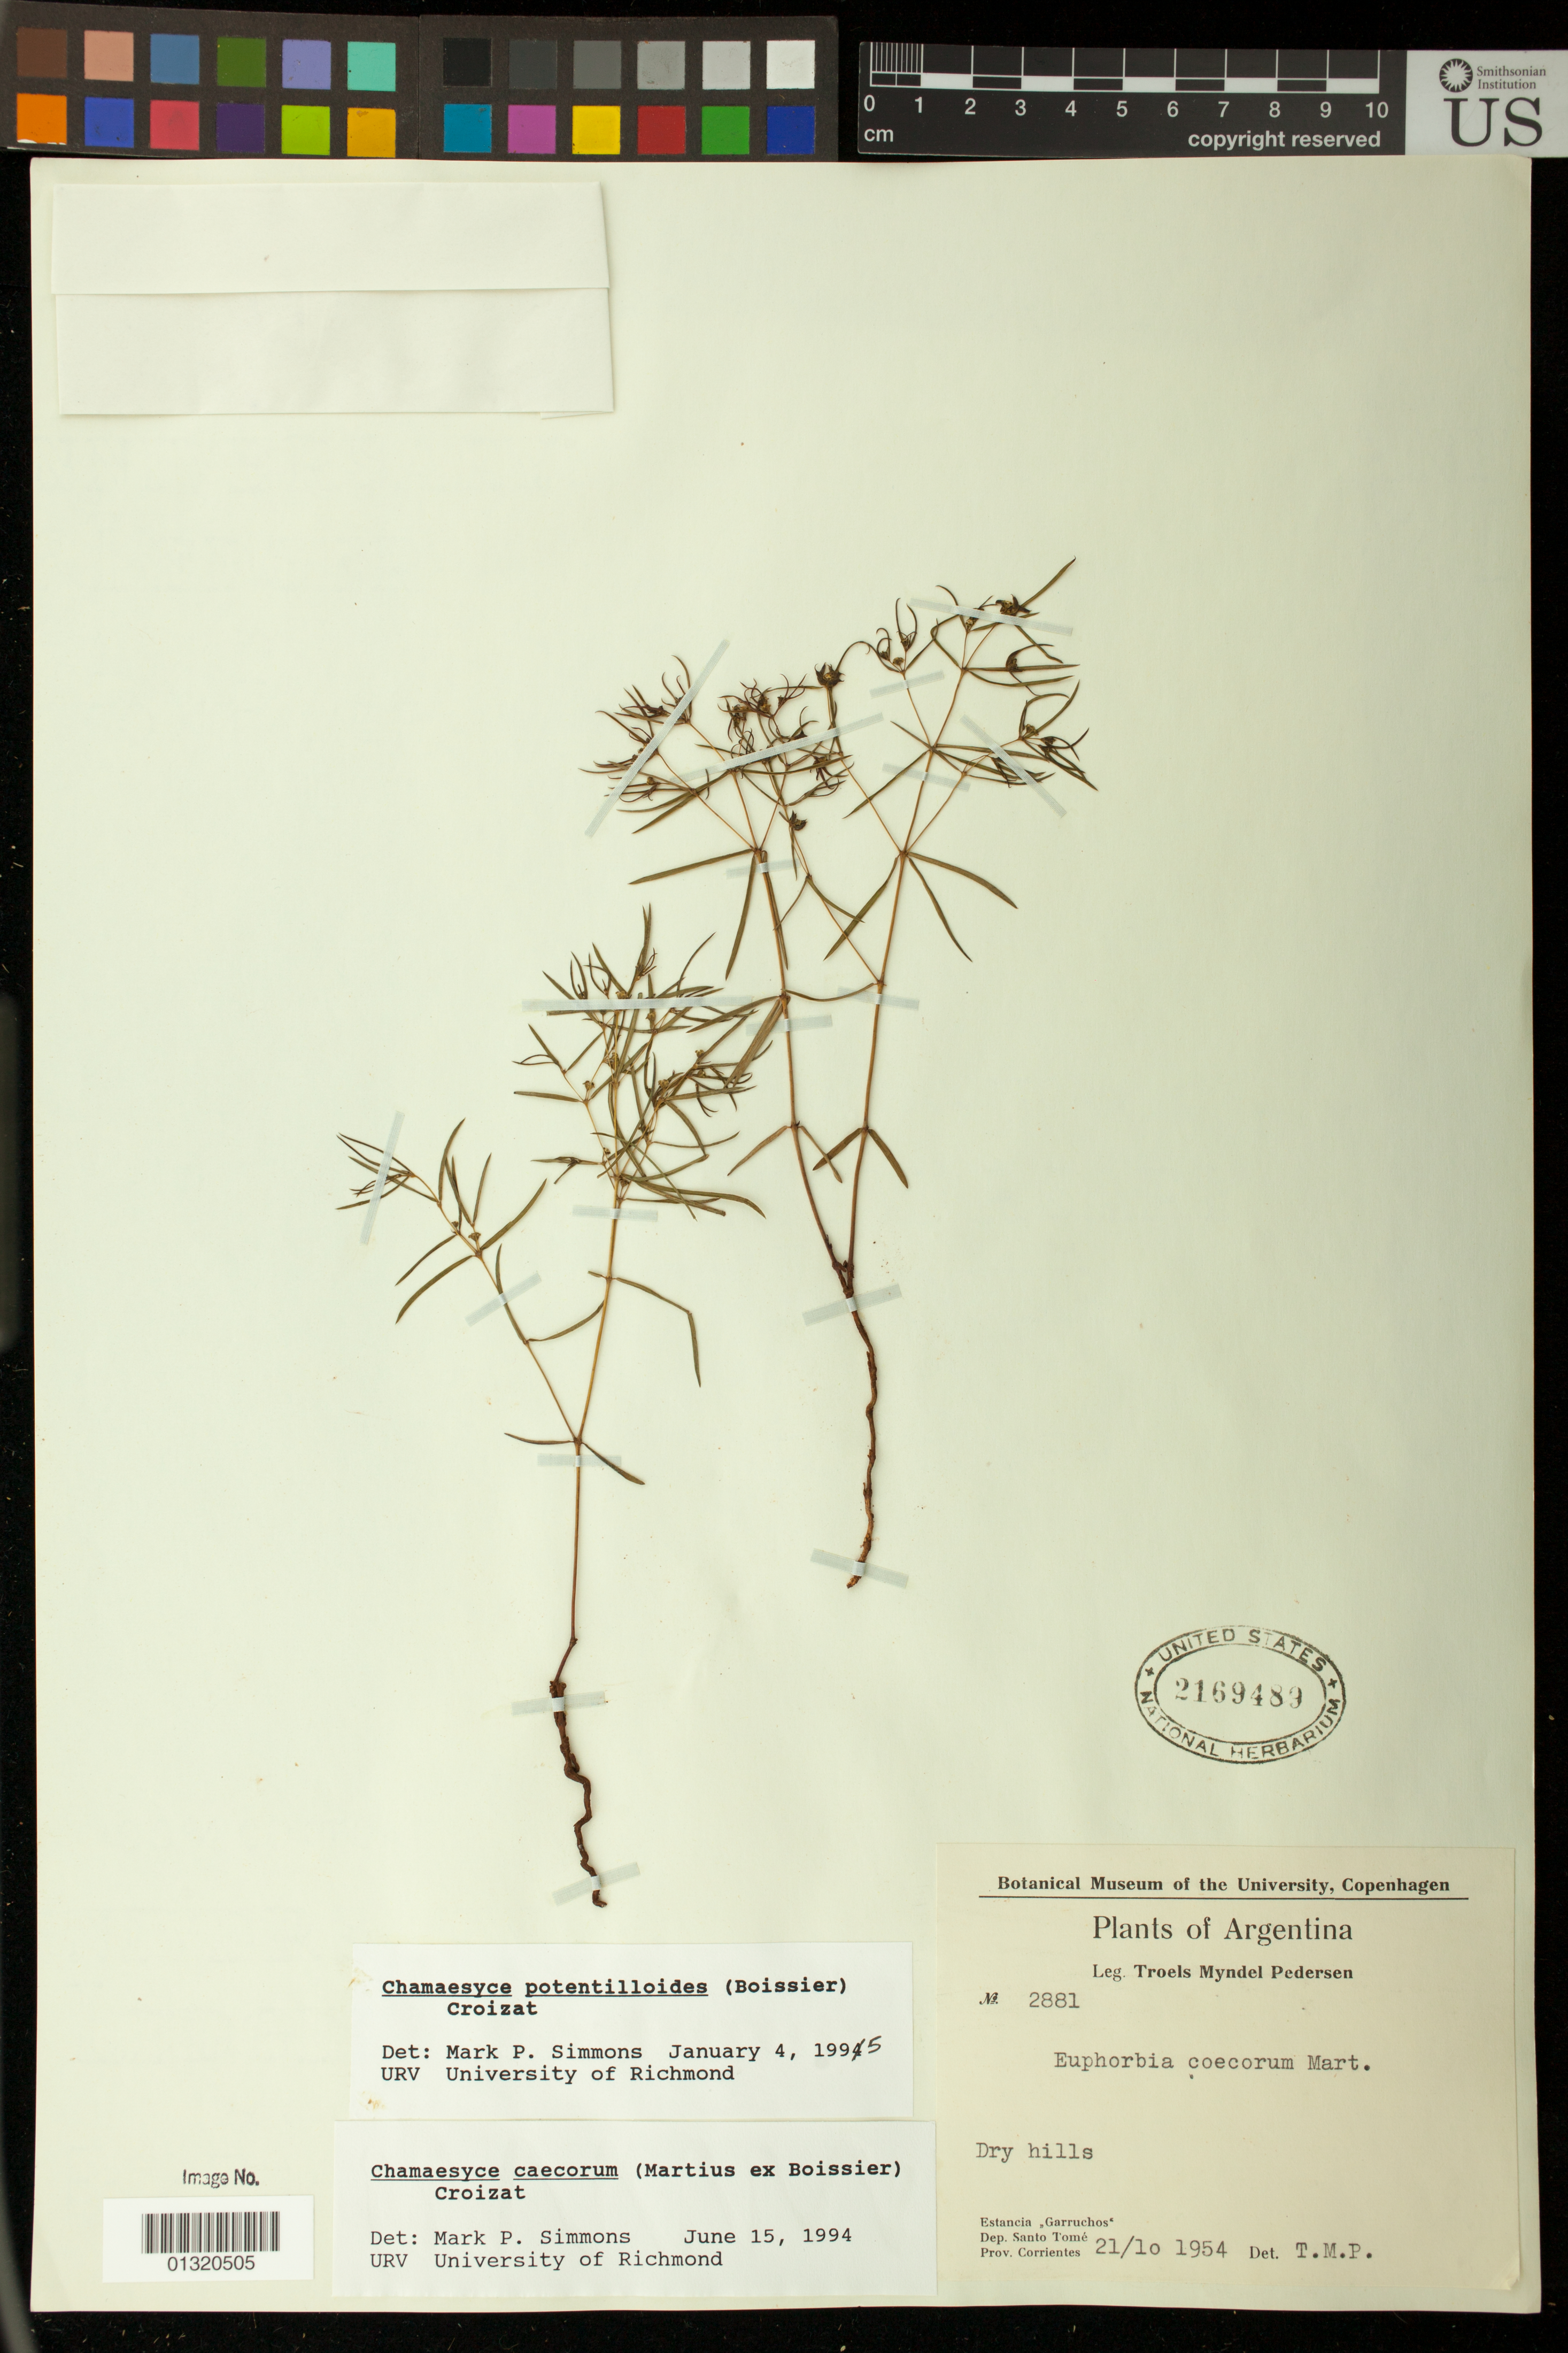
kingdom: Plantae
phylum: Tracheophyta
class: Magnoliopsida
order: Malpighiales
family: Euphorbiaceae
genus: Euphorbia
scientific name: Euphorbia potentilloides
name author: Boiss.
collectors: T. M. Pedersen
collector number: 2881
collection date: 1954-10-21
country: Argentina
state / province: Corrientes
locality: "Garruchos"; Santo Tome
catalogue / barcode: US 2169489